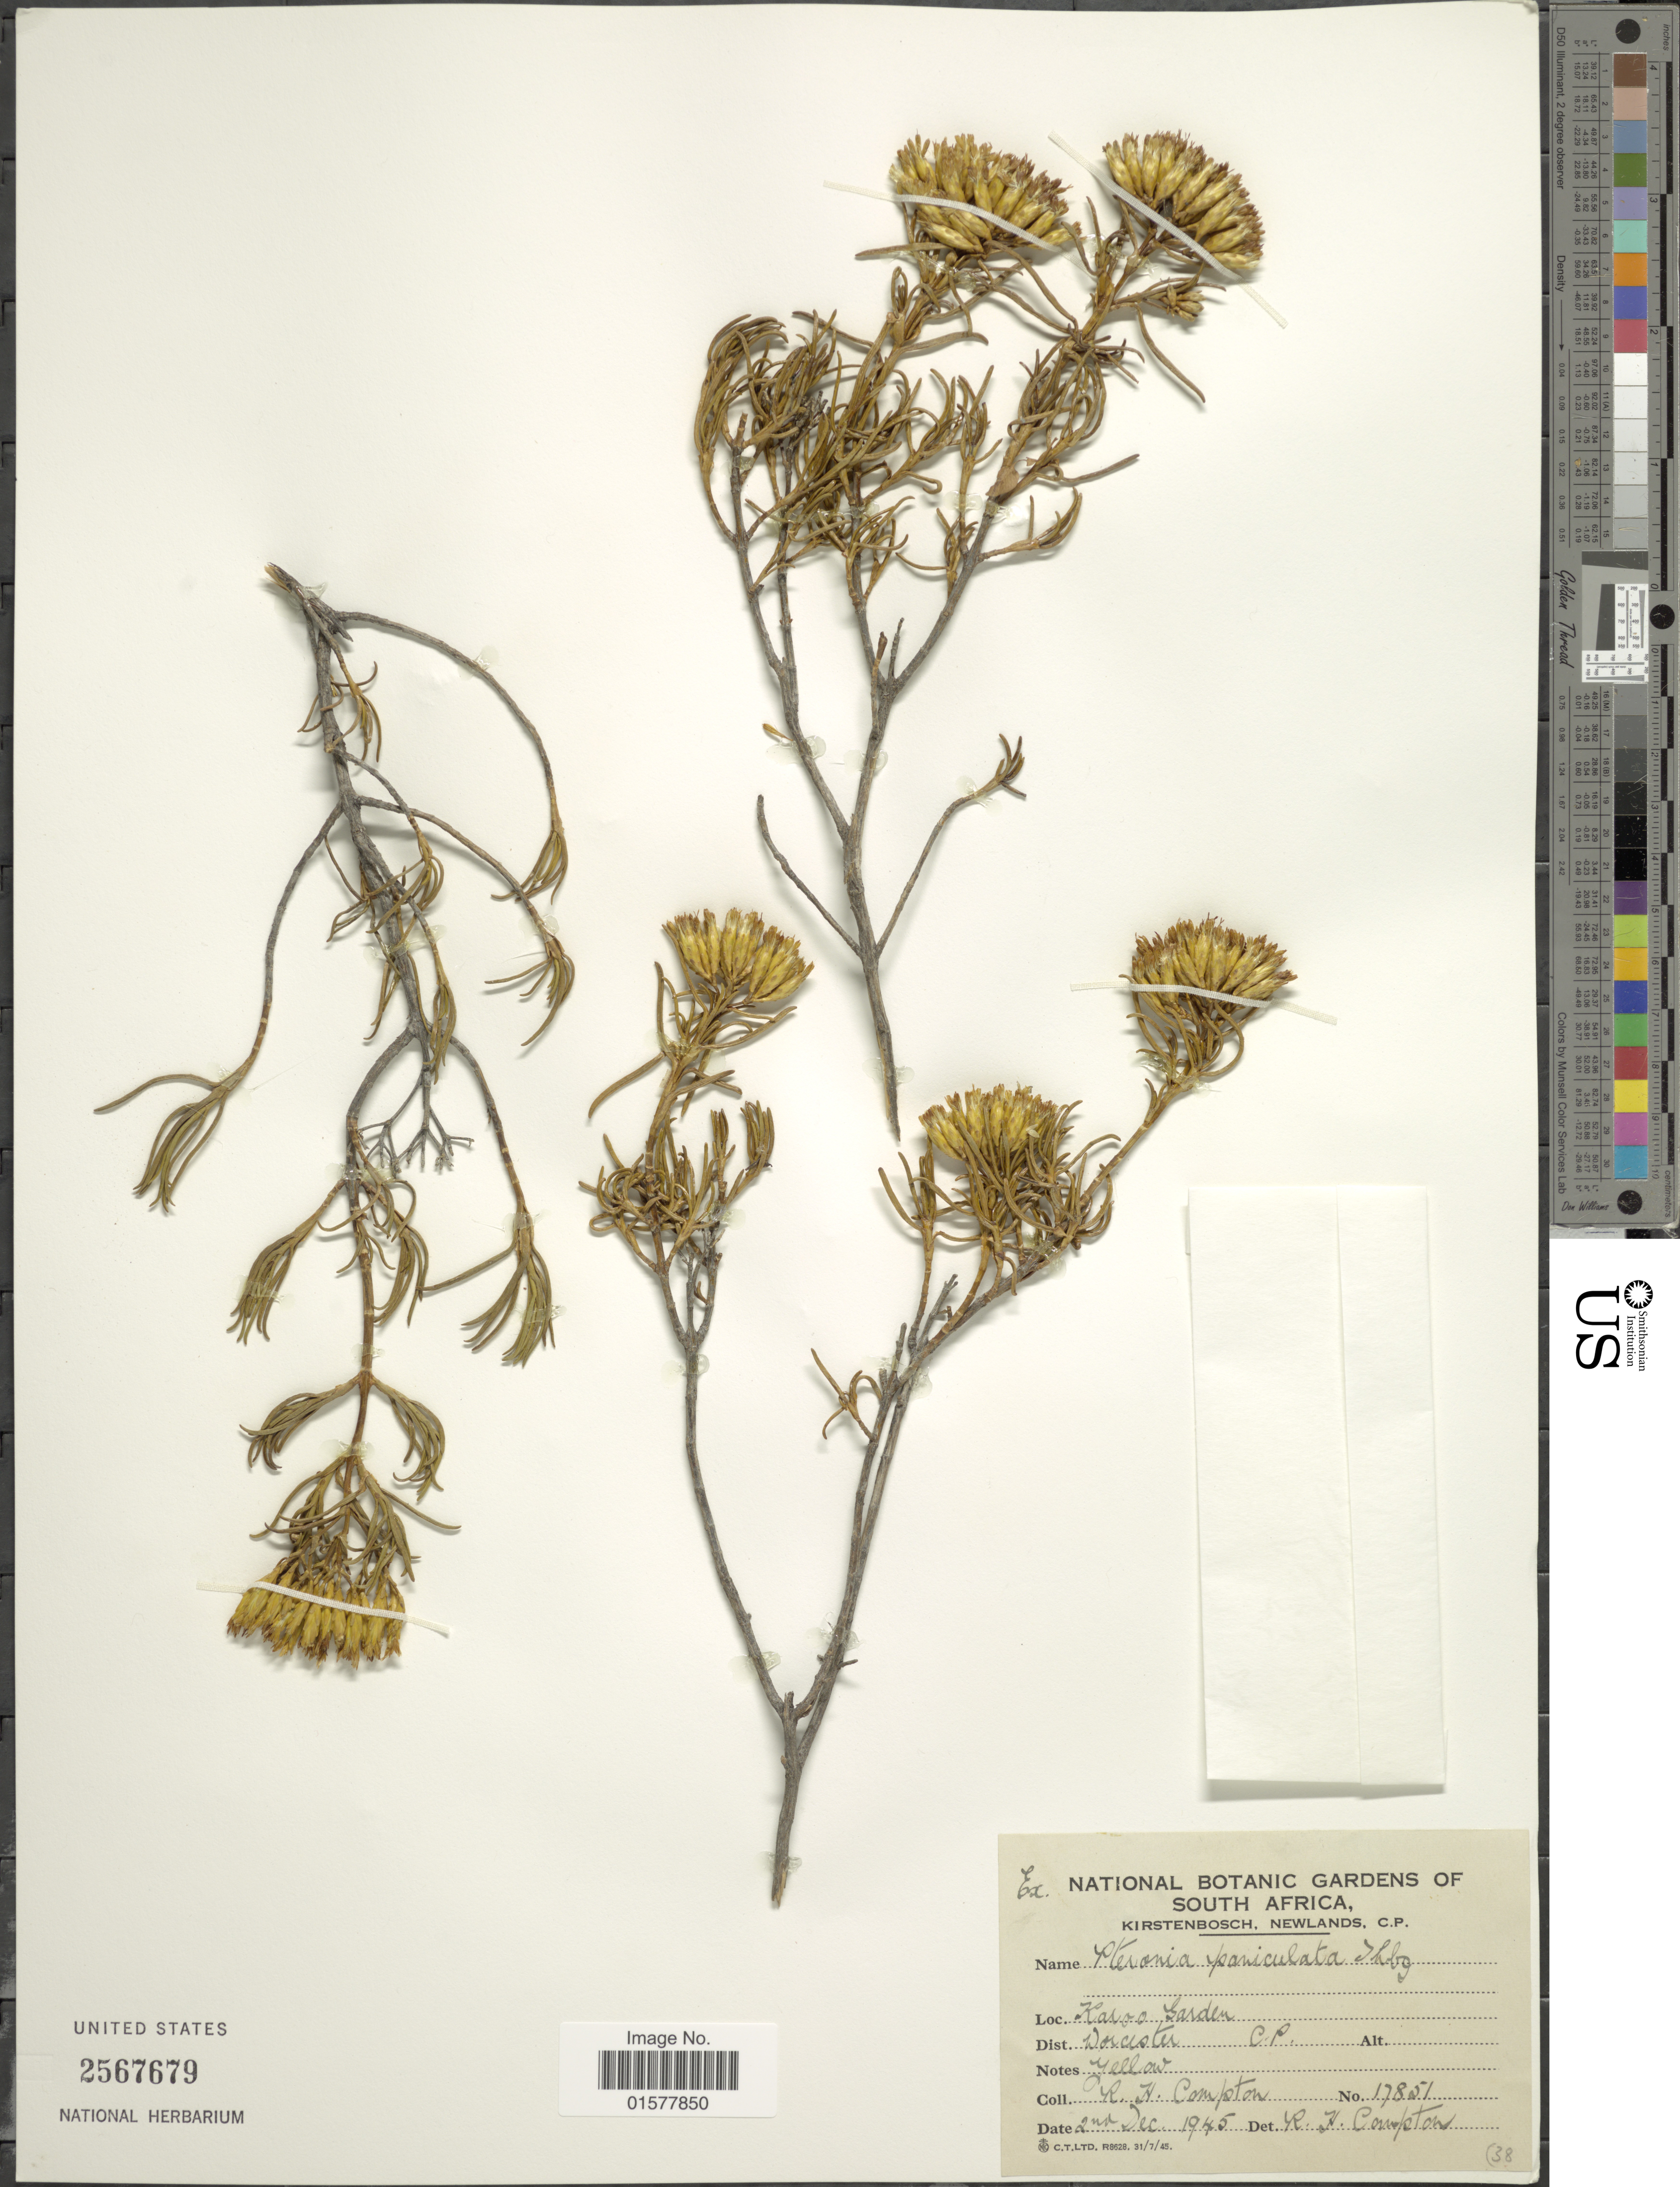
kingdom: Plantae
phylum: Tracheophyta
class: Magnoliopsida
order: Asterales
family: Asteraceae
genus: Pteronia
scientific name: Pteronia paniculata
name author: Thunb.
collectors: R. H. Compton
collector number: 17851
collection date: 1945-12-02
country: South Africa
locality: Dist. Kaloo Garden, Worcester C. P.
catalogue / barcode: US 2567679